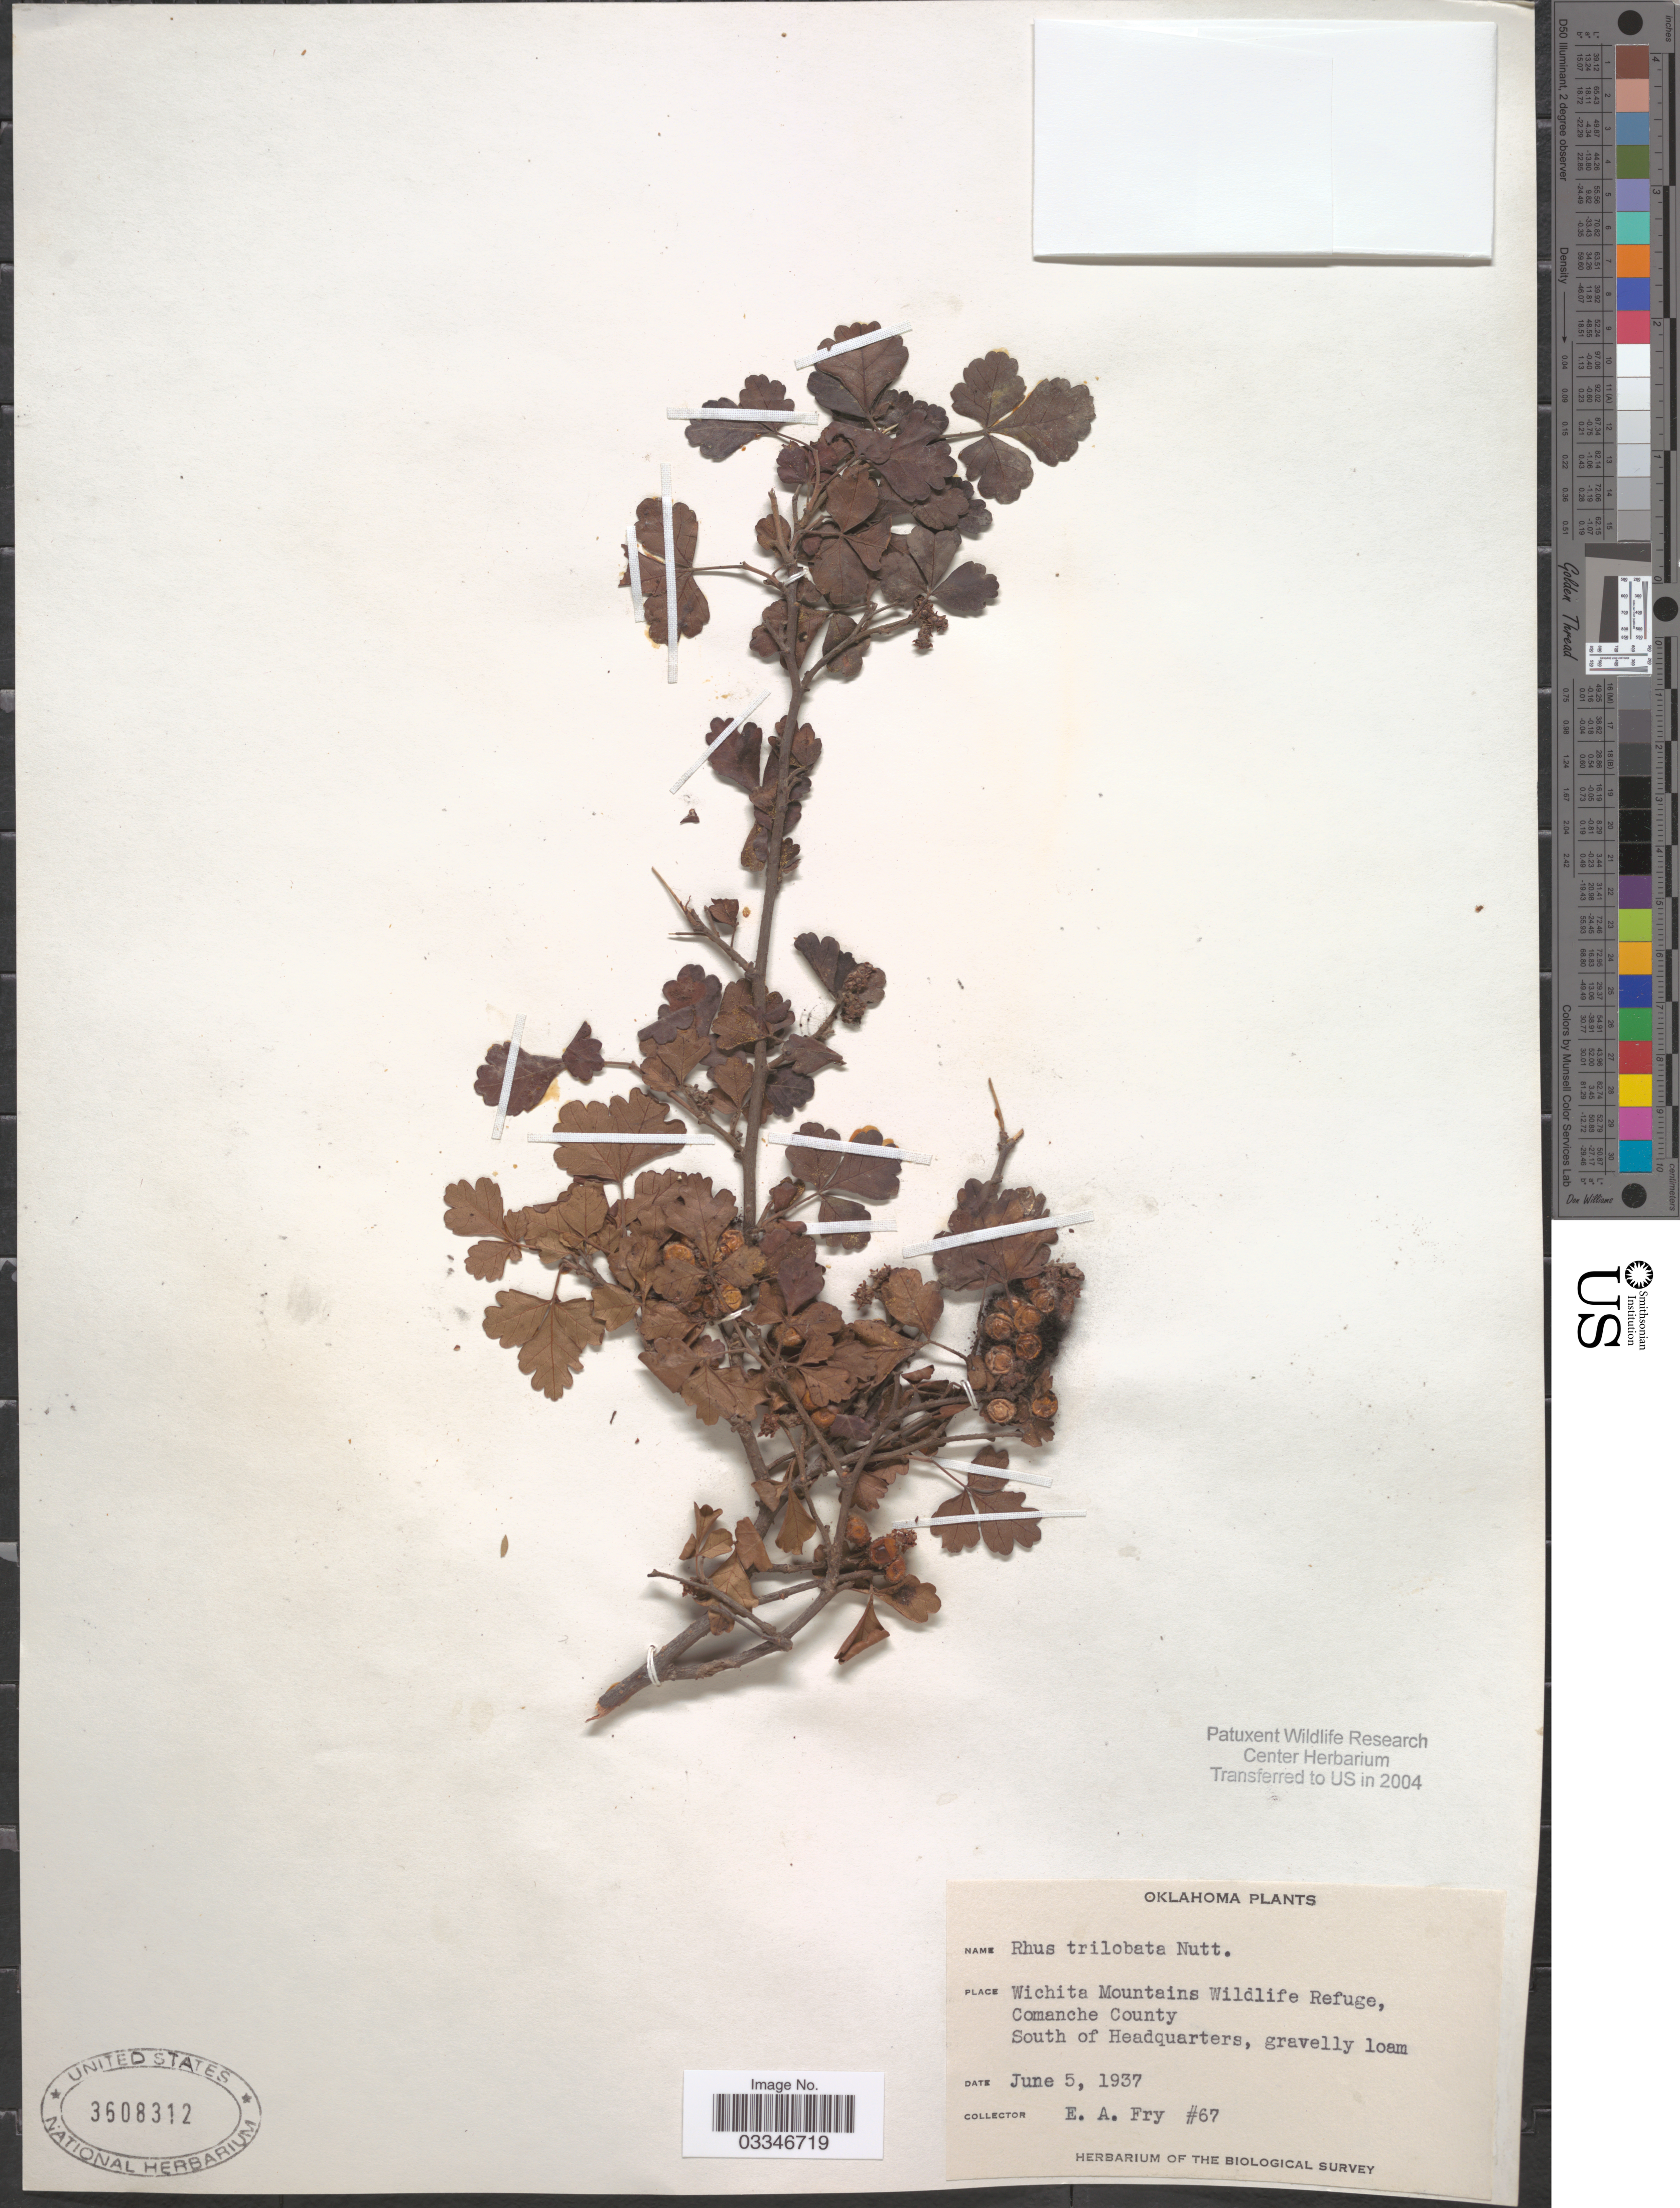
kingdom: Plantae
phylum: Tracheophyta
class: Magnoliopsida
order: Sapindales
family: Anacardiaceae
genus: Rhus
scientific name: Rhus trilobata var. typica Munz & Sloane ined.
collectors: E. Fry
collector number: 67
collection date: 1937-06-05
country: United States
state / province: Oklahoma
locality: Wichita Mountains Wildlife Refuge, Comanche County. South of Headquarters.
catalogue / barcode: US 3608312